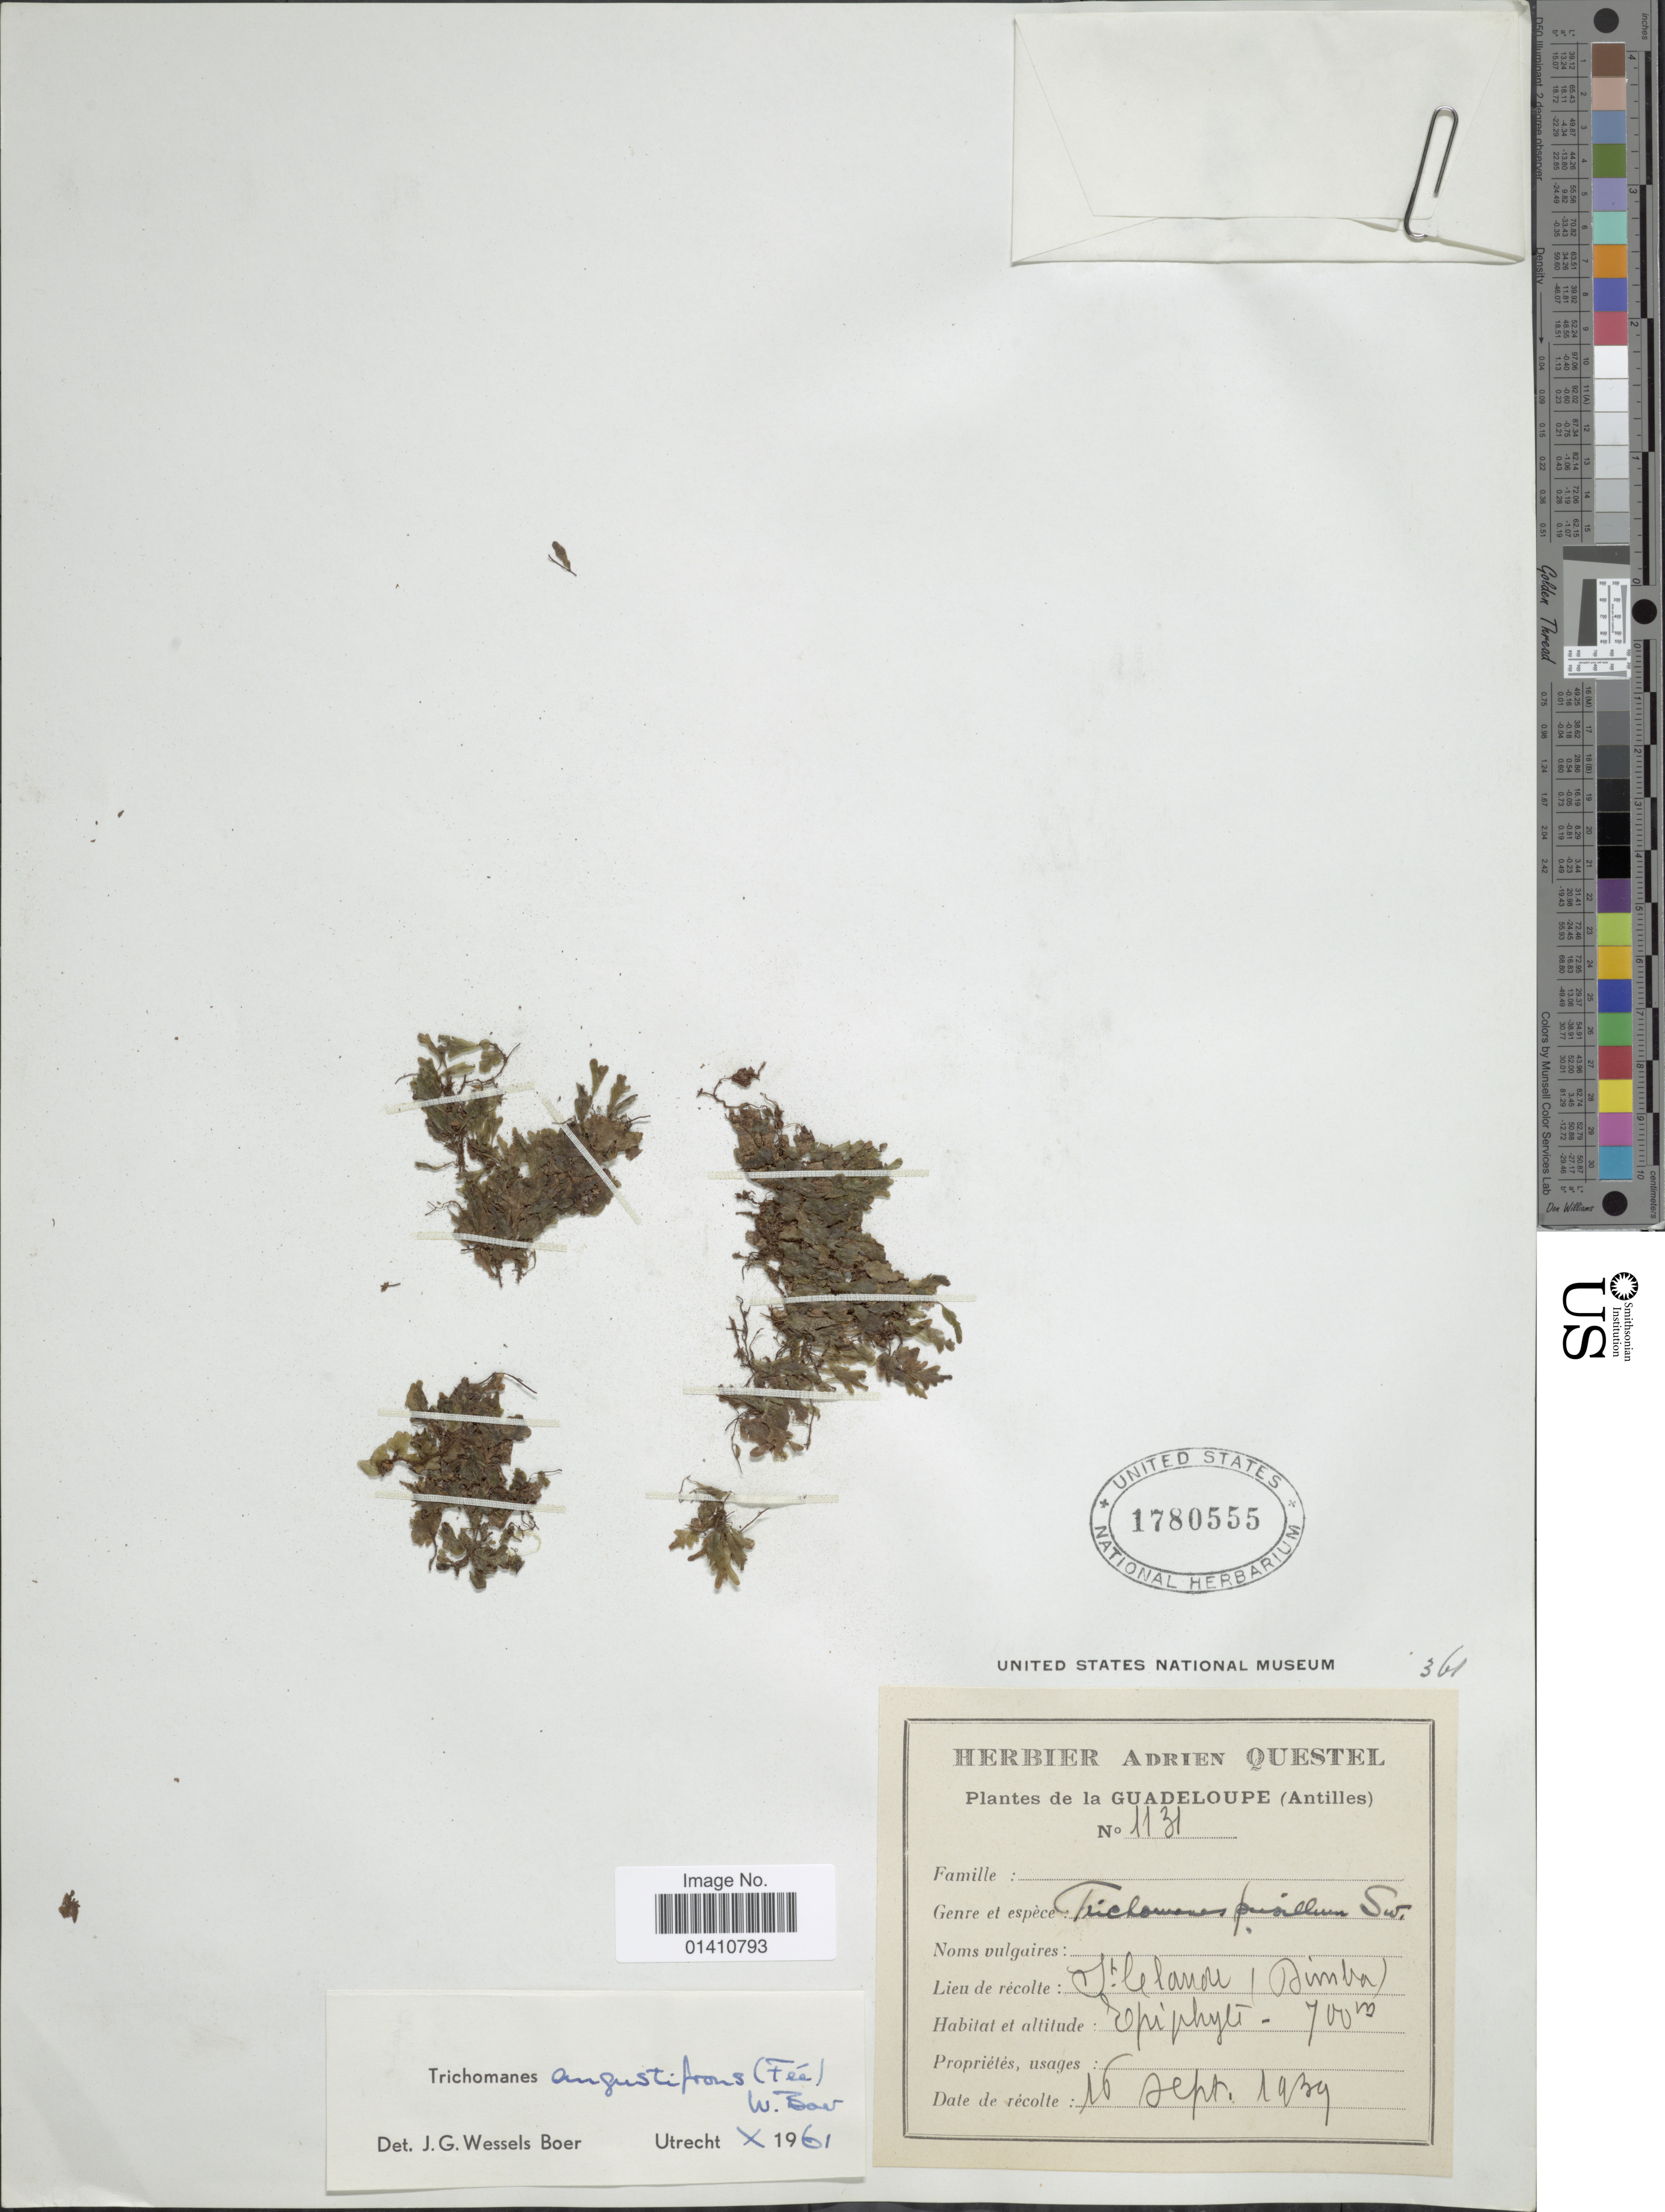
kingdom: Plantae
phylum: Tracheophyta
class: Polypodiopsida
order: Hymenophyllales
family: Hymenophyllaceae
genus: Didymoglossum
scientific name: Didymoglossum angustifrons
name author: Fée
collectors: A. Questel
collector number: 1131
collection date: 1939-09-16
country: Guadeloupe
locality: La Lande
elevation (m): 700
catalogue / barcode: US 1780555